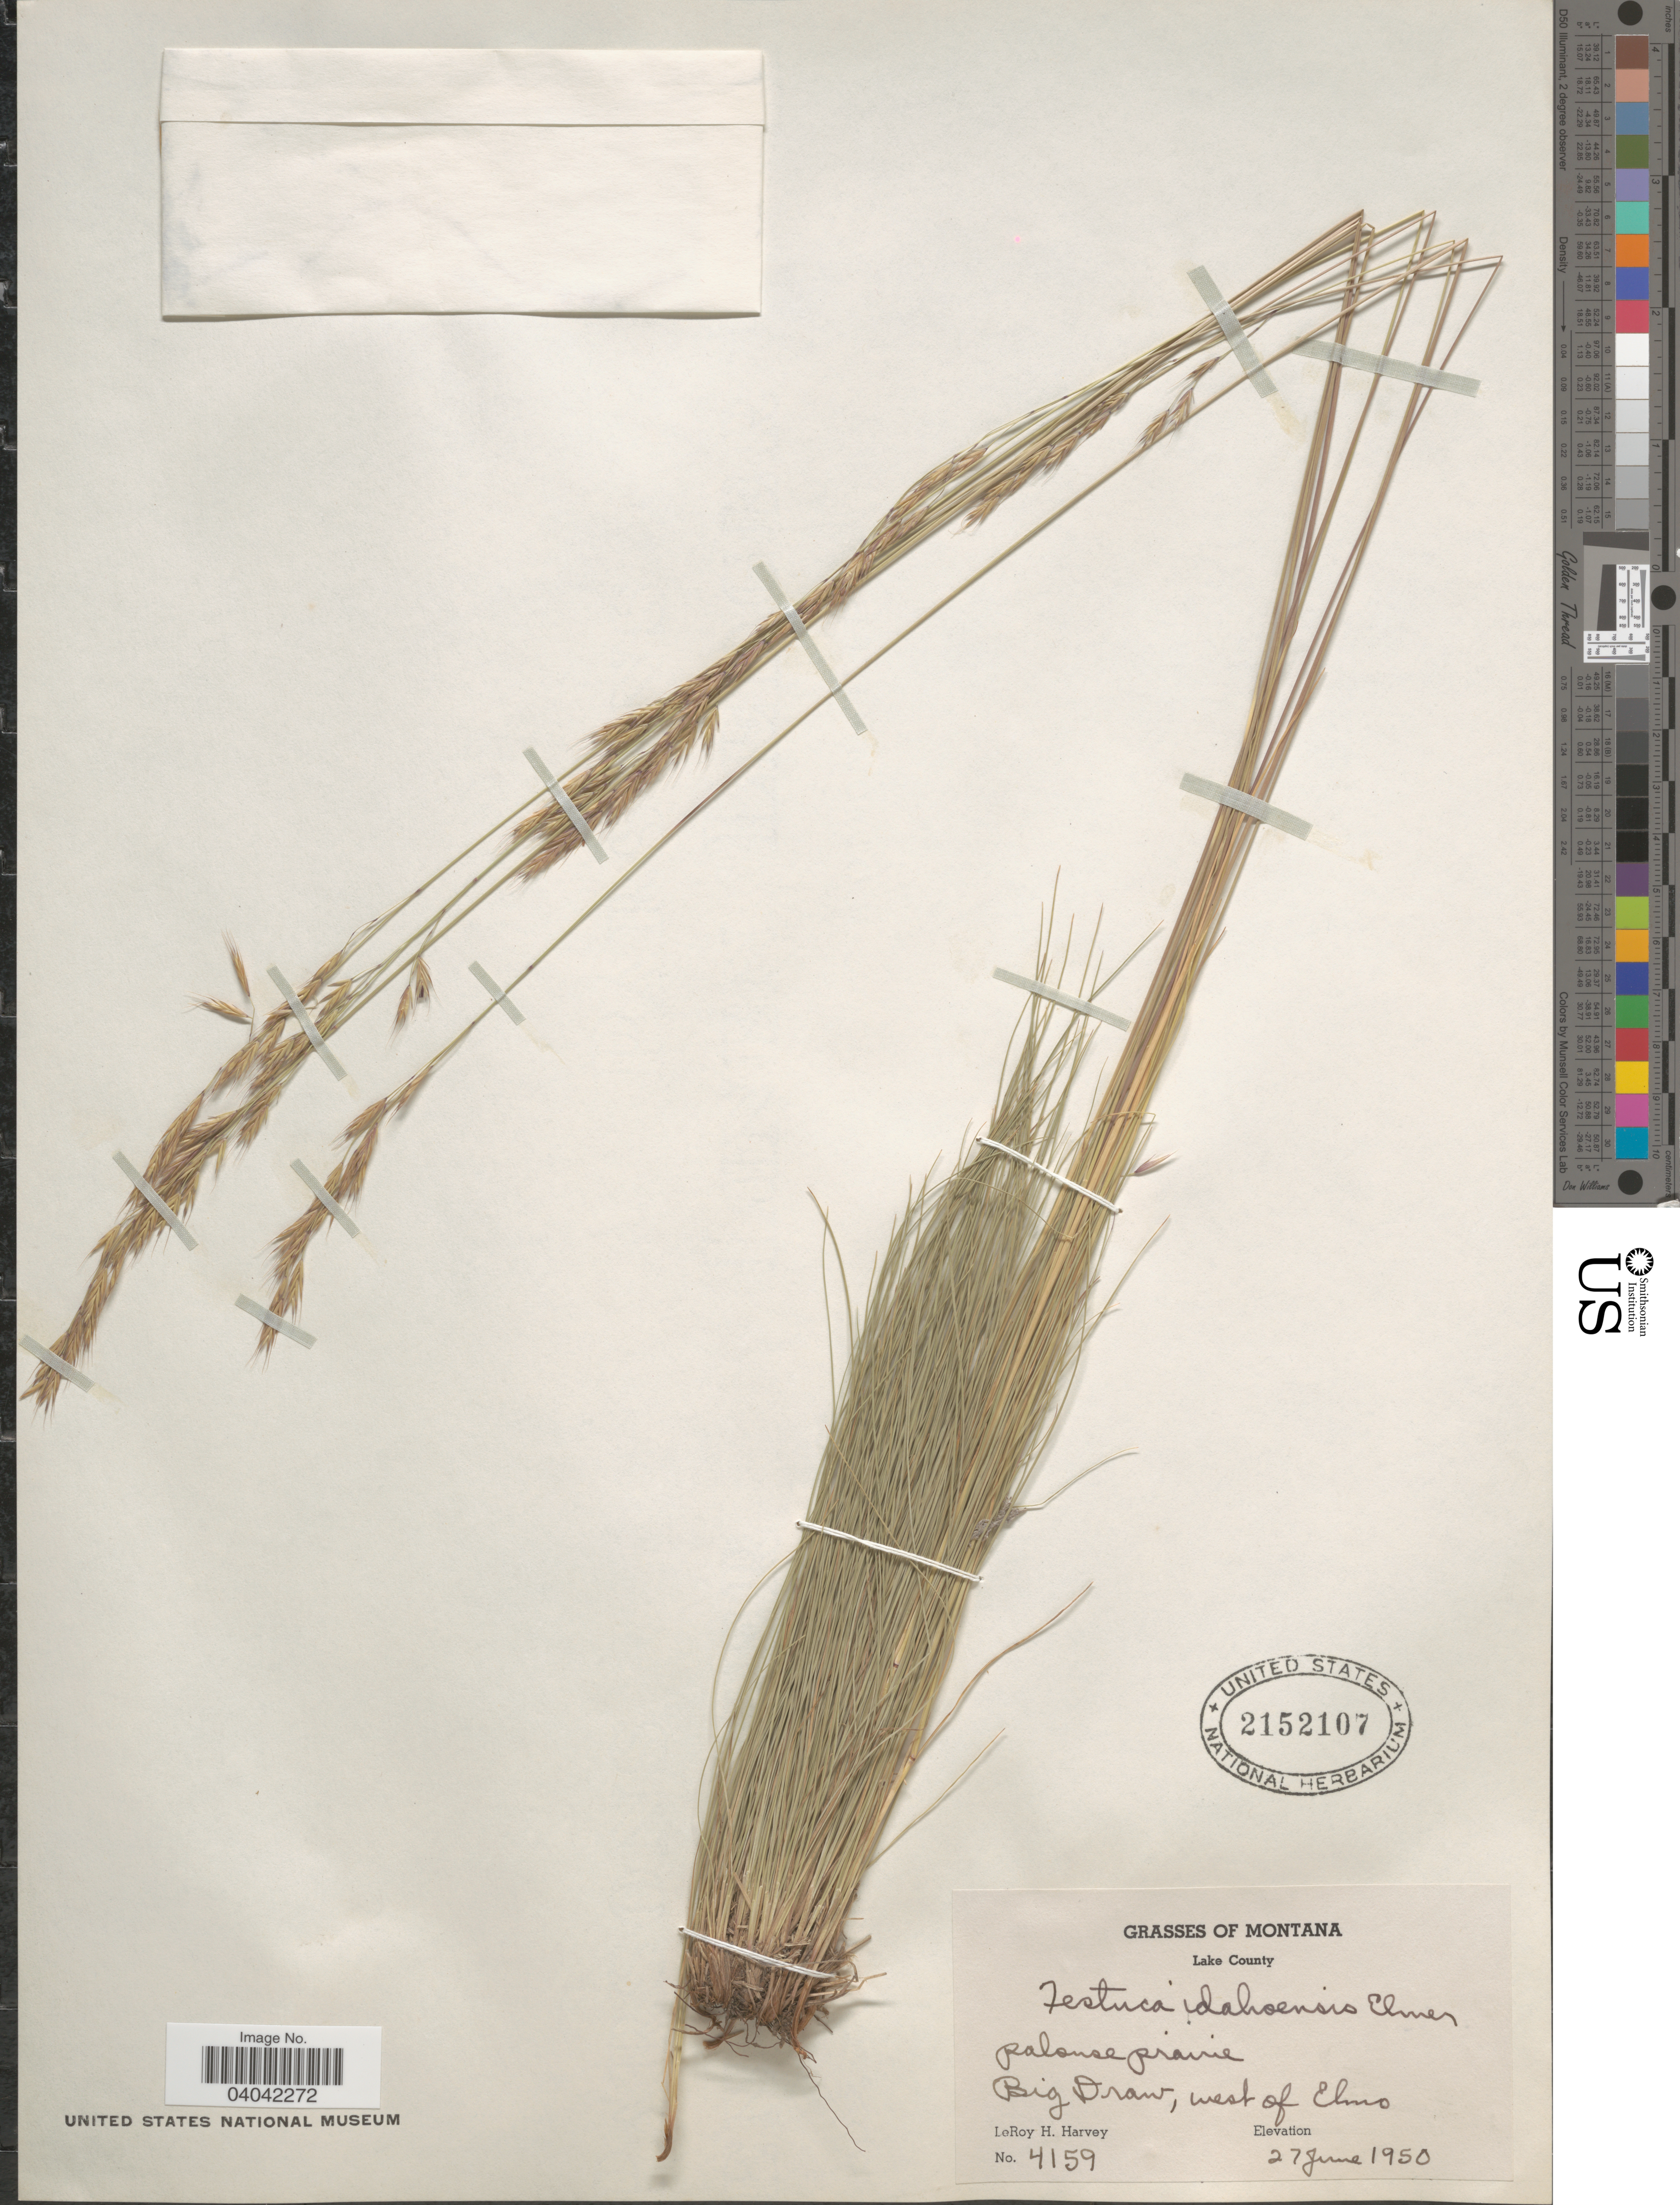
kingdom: Plantae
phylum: Tracheophyta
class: Liliopsida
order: Poales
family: Poaceae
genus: Festuca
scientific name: Festuca idahoensis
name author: Elmer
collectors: L. H. Harvey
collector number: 4159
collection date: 1950-06-27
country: United States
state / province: Montana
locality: Lake County. Palouse Prairie. Big Draw, west of Elmo.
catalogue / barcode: US 2152107